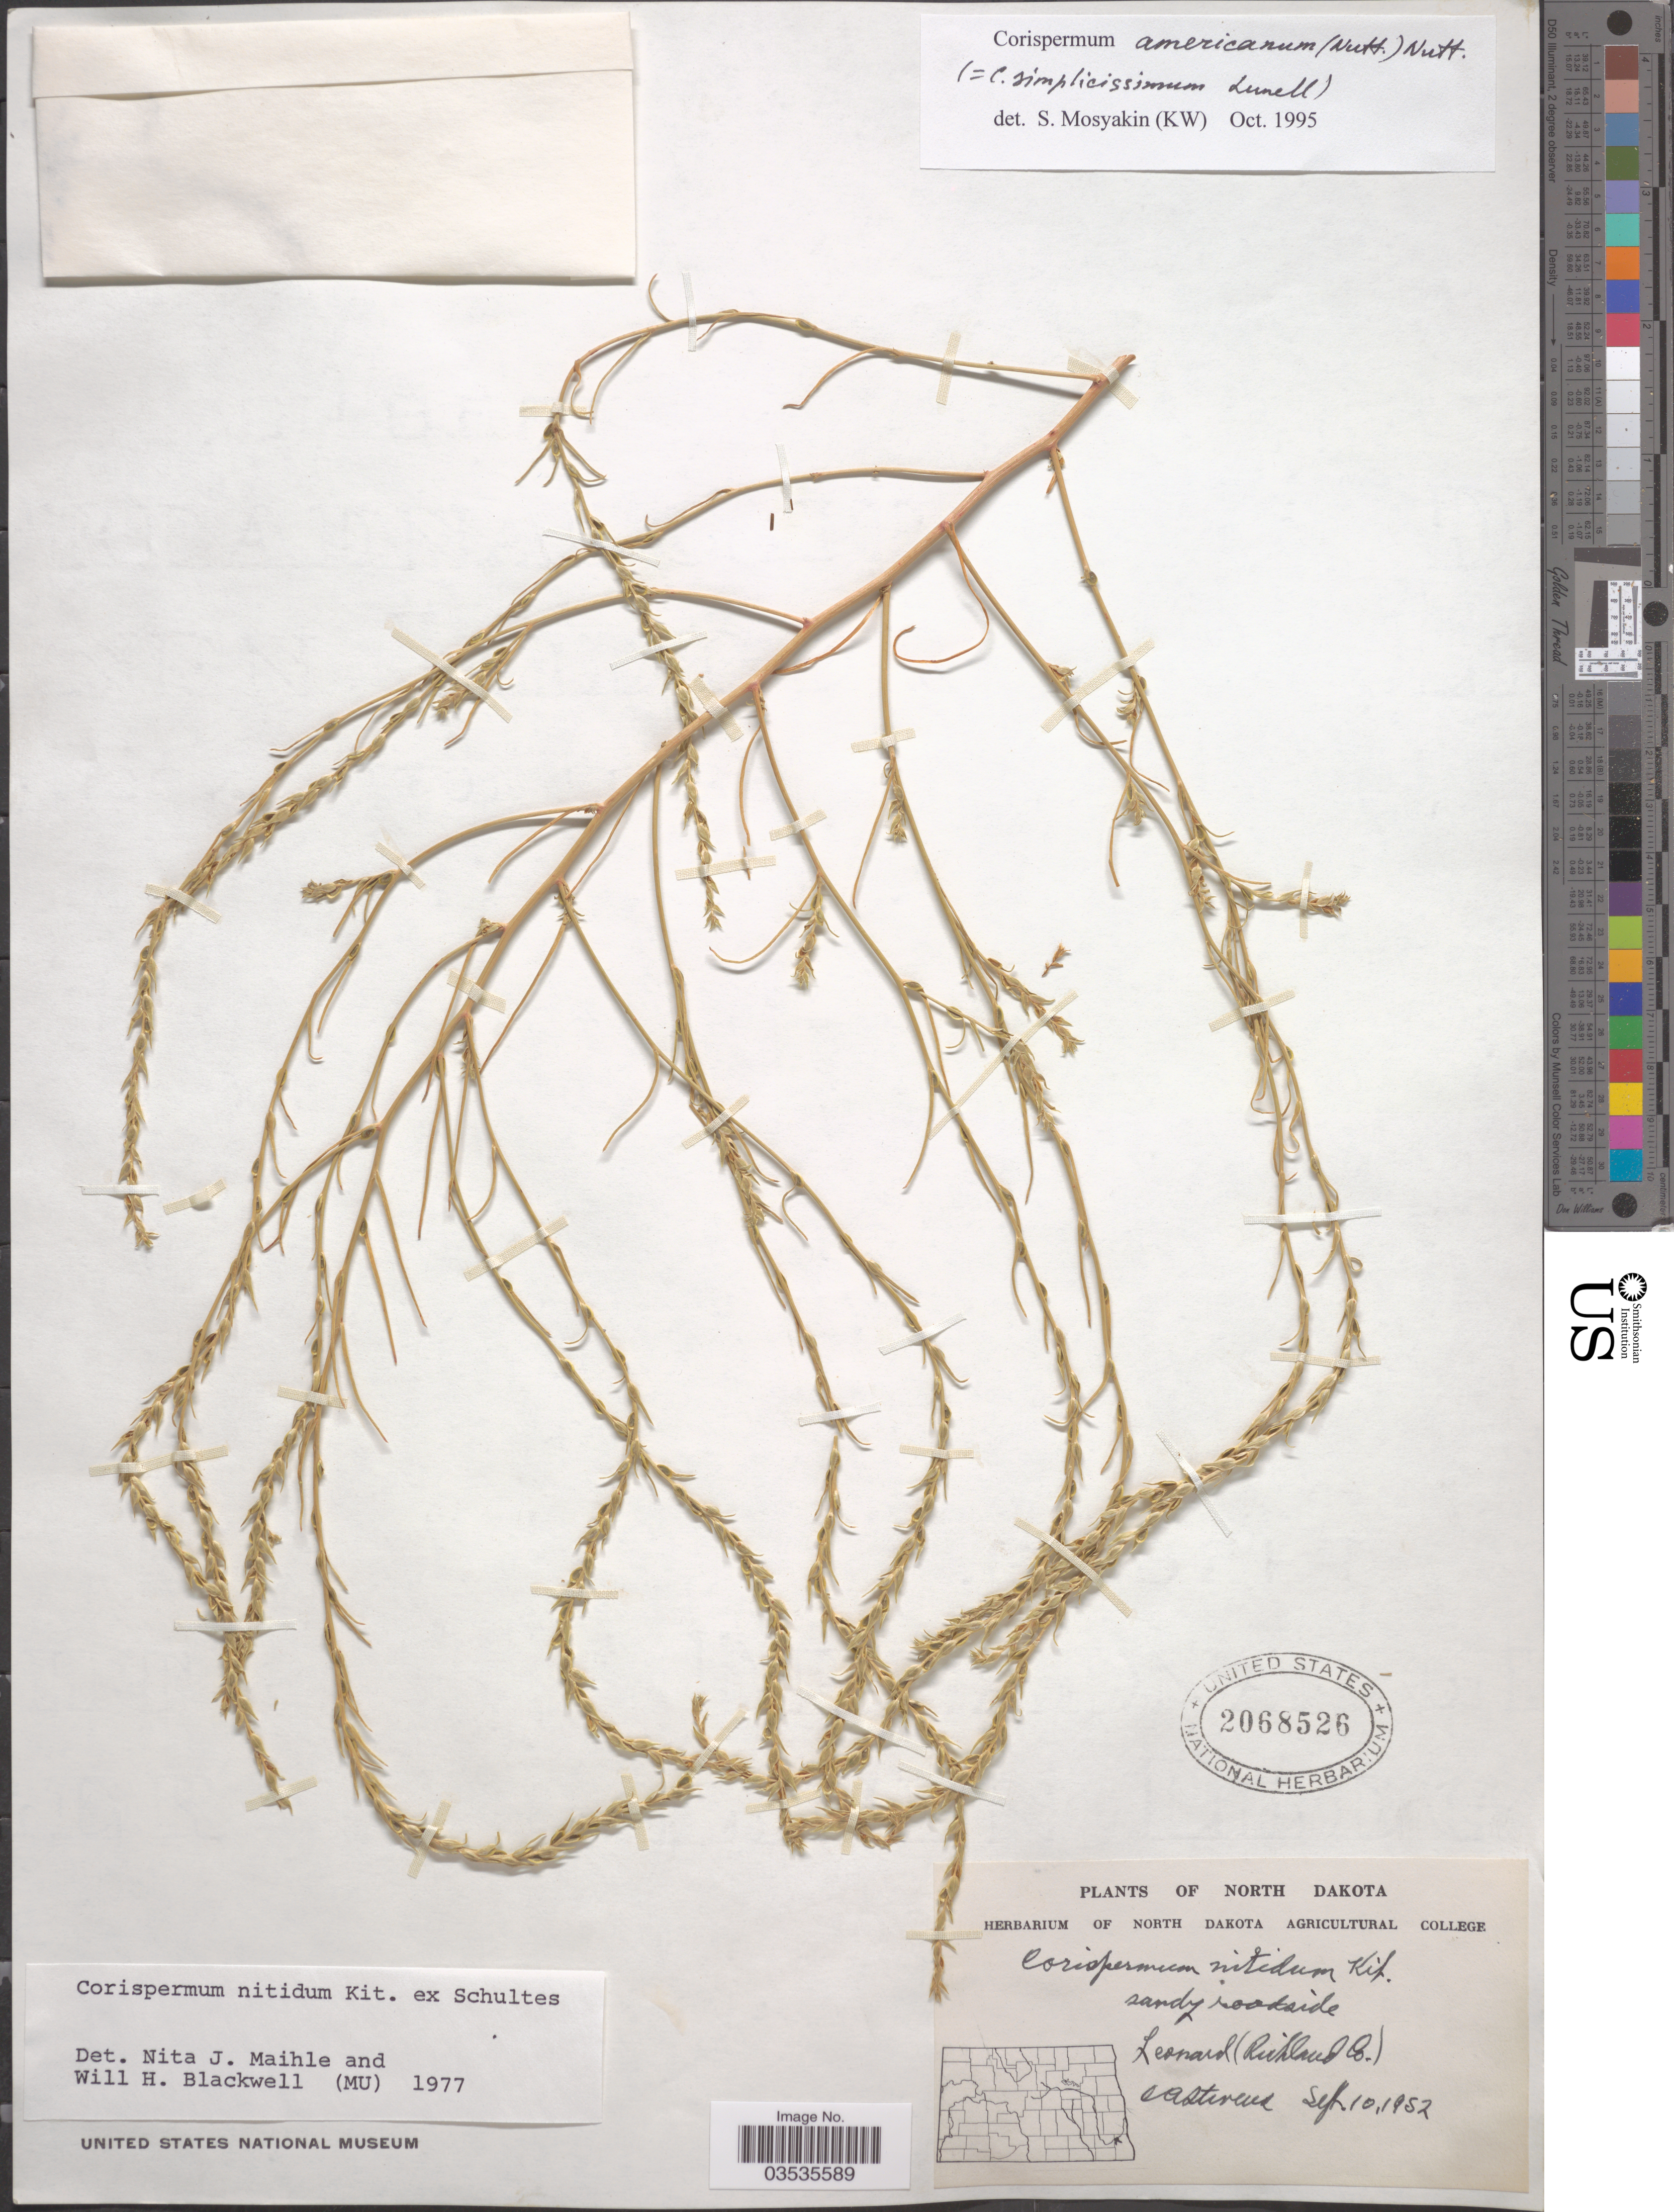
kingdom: Plantae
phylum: Tracheophyta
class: Magnoliopsida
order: Caryophyllales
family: Amaranthaceae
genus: Corispermum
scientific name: Corispermum americanum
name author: (Nutt.) Nutt.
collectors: O. A. Stevens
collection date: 1952-09-10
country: United States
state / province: North Dakota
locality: Leonard (Richland Co.).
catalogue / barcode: US 2068526